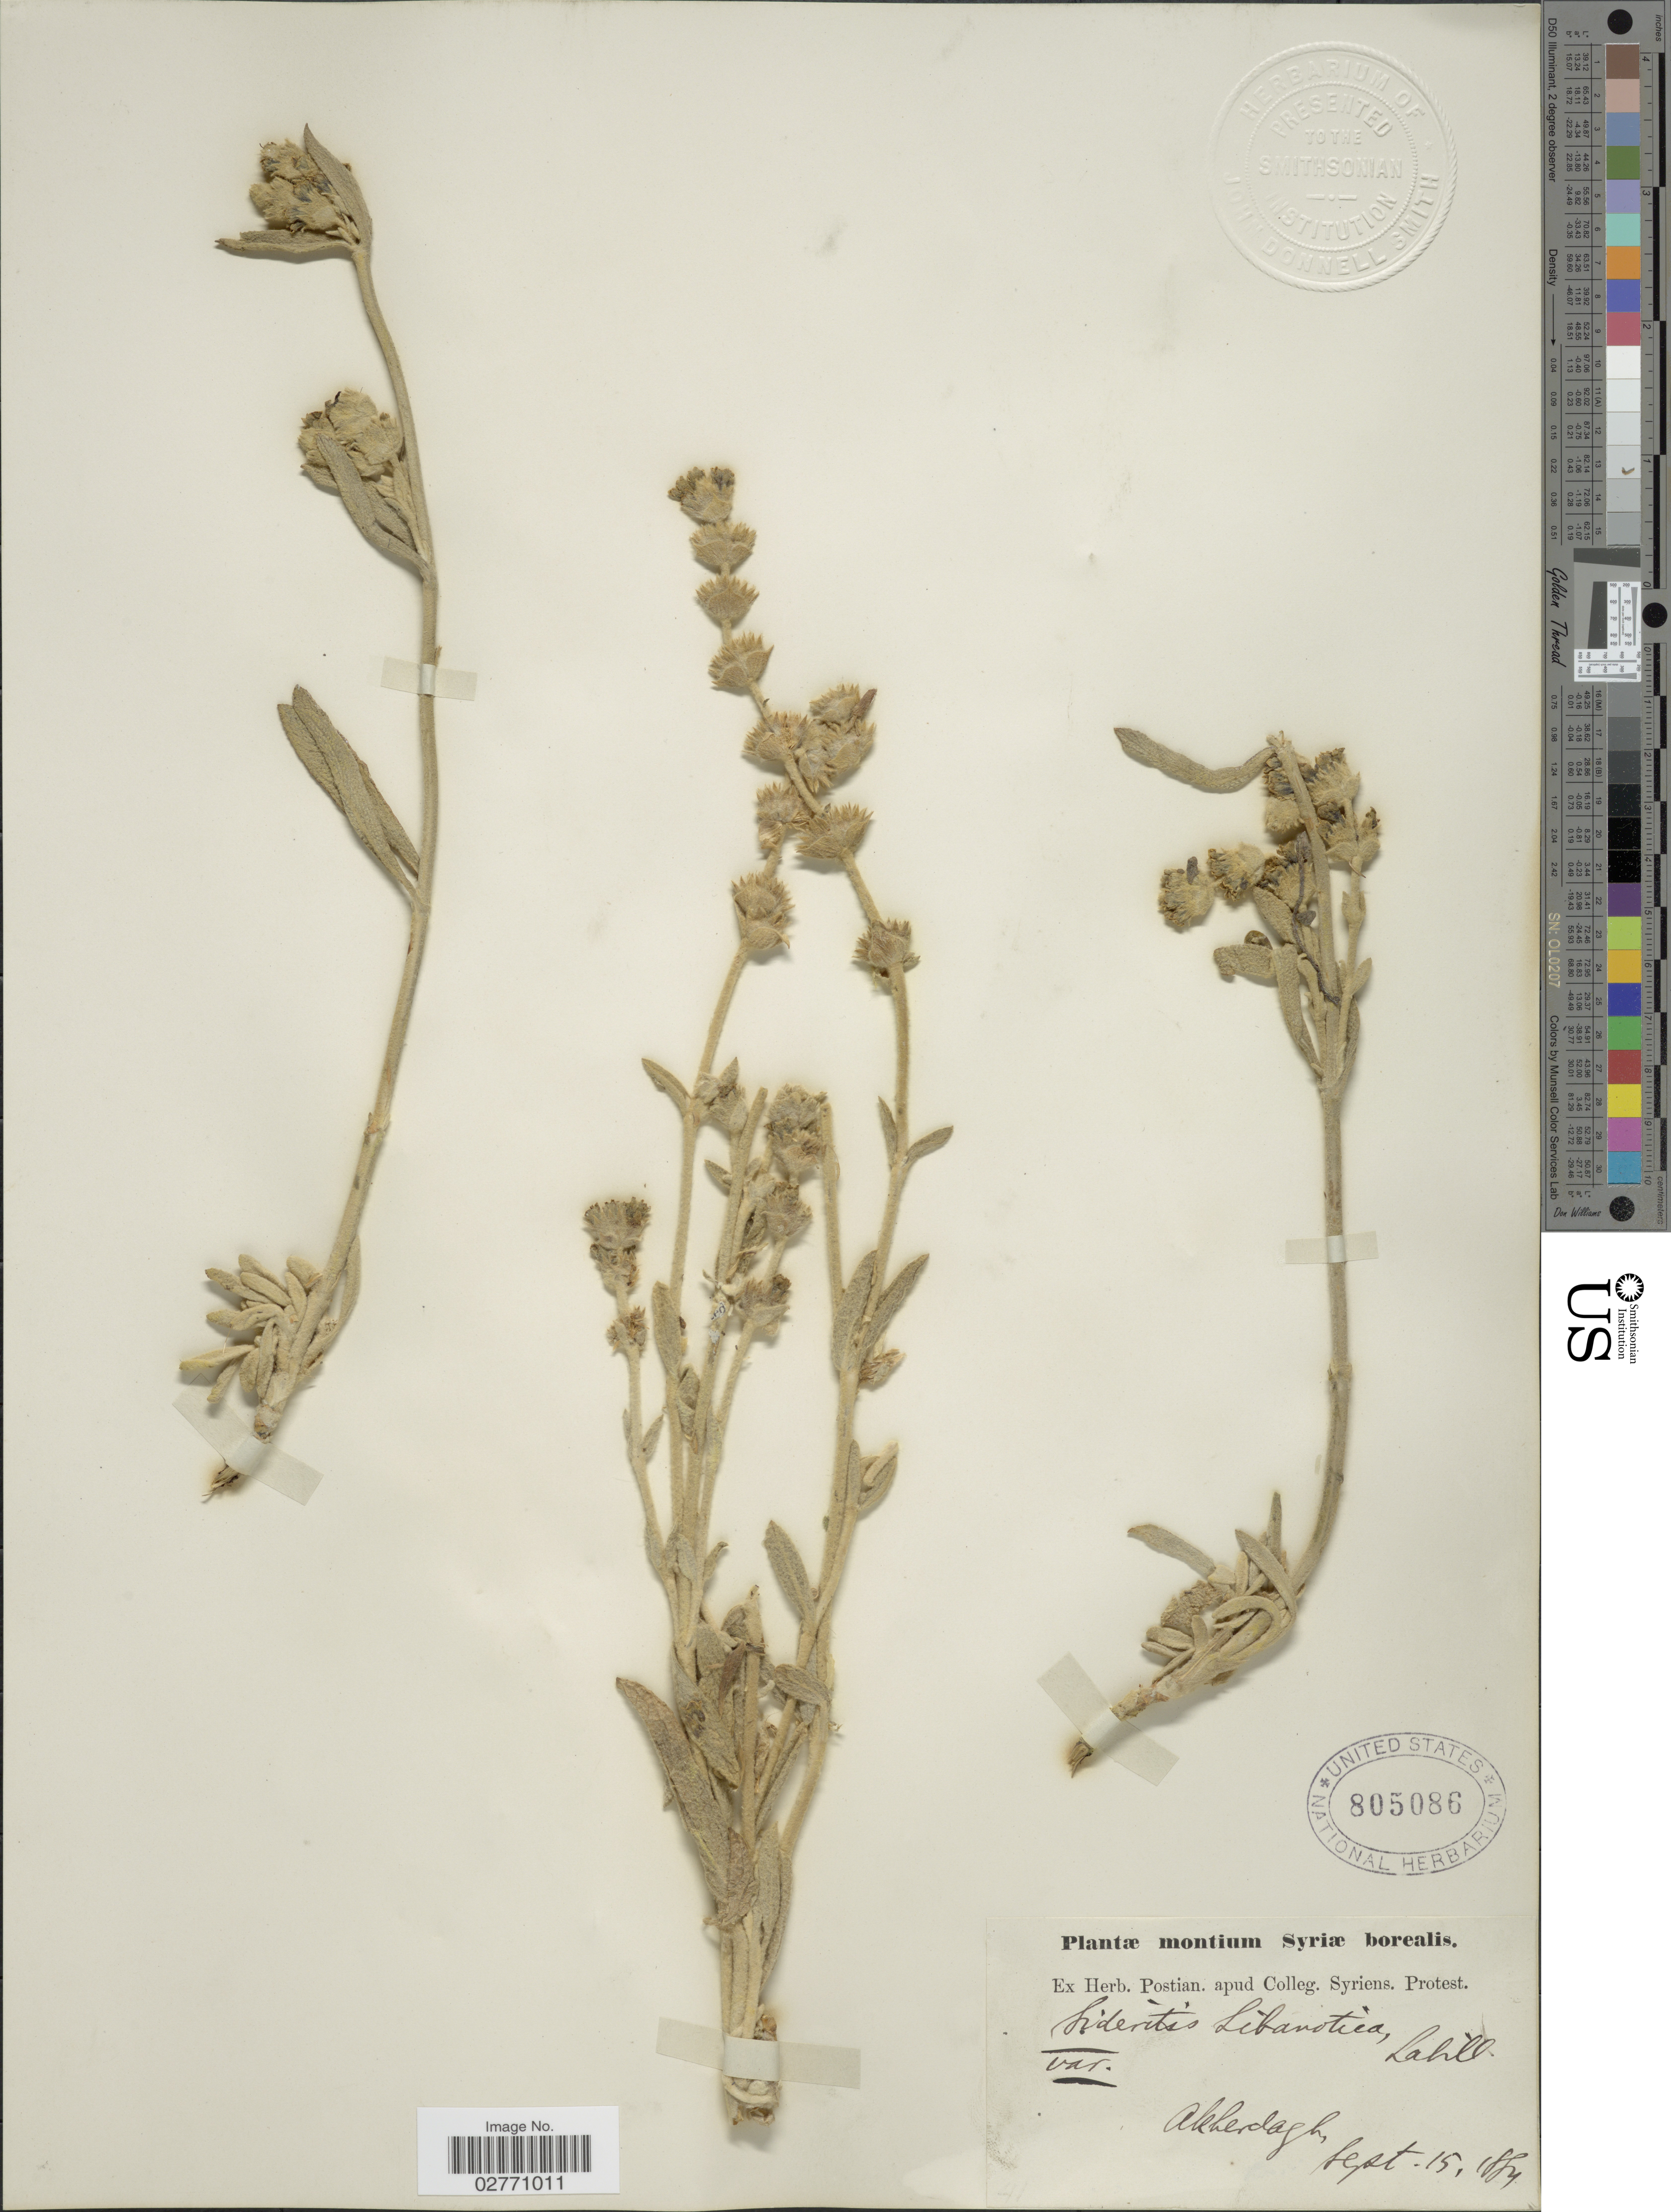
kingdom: Plantae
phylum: Tracheophyta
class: Magnoliopsida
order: Lamiales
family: Lamiaceae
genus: Sideritis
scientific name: Sideritis libanotica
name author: Labill.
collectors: ex herb. Postian. apud Colleg. Syriens. Protest. USE "Fannie P. A. Shepard" (10308853) AS PRIMARY COLLECTOR INSTEAD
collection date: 1884-09-15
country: Syria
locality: Montium Syriæ borealis. Akherdagh.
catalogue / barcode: US 805086